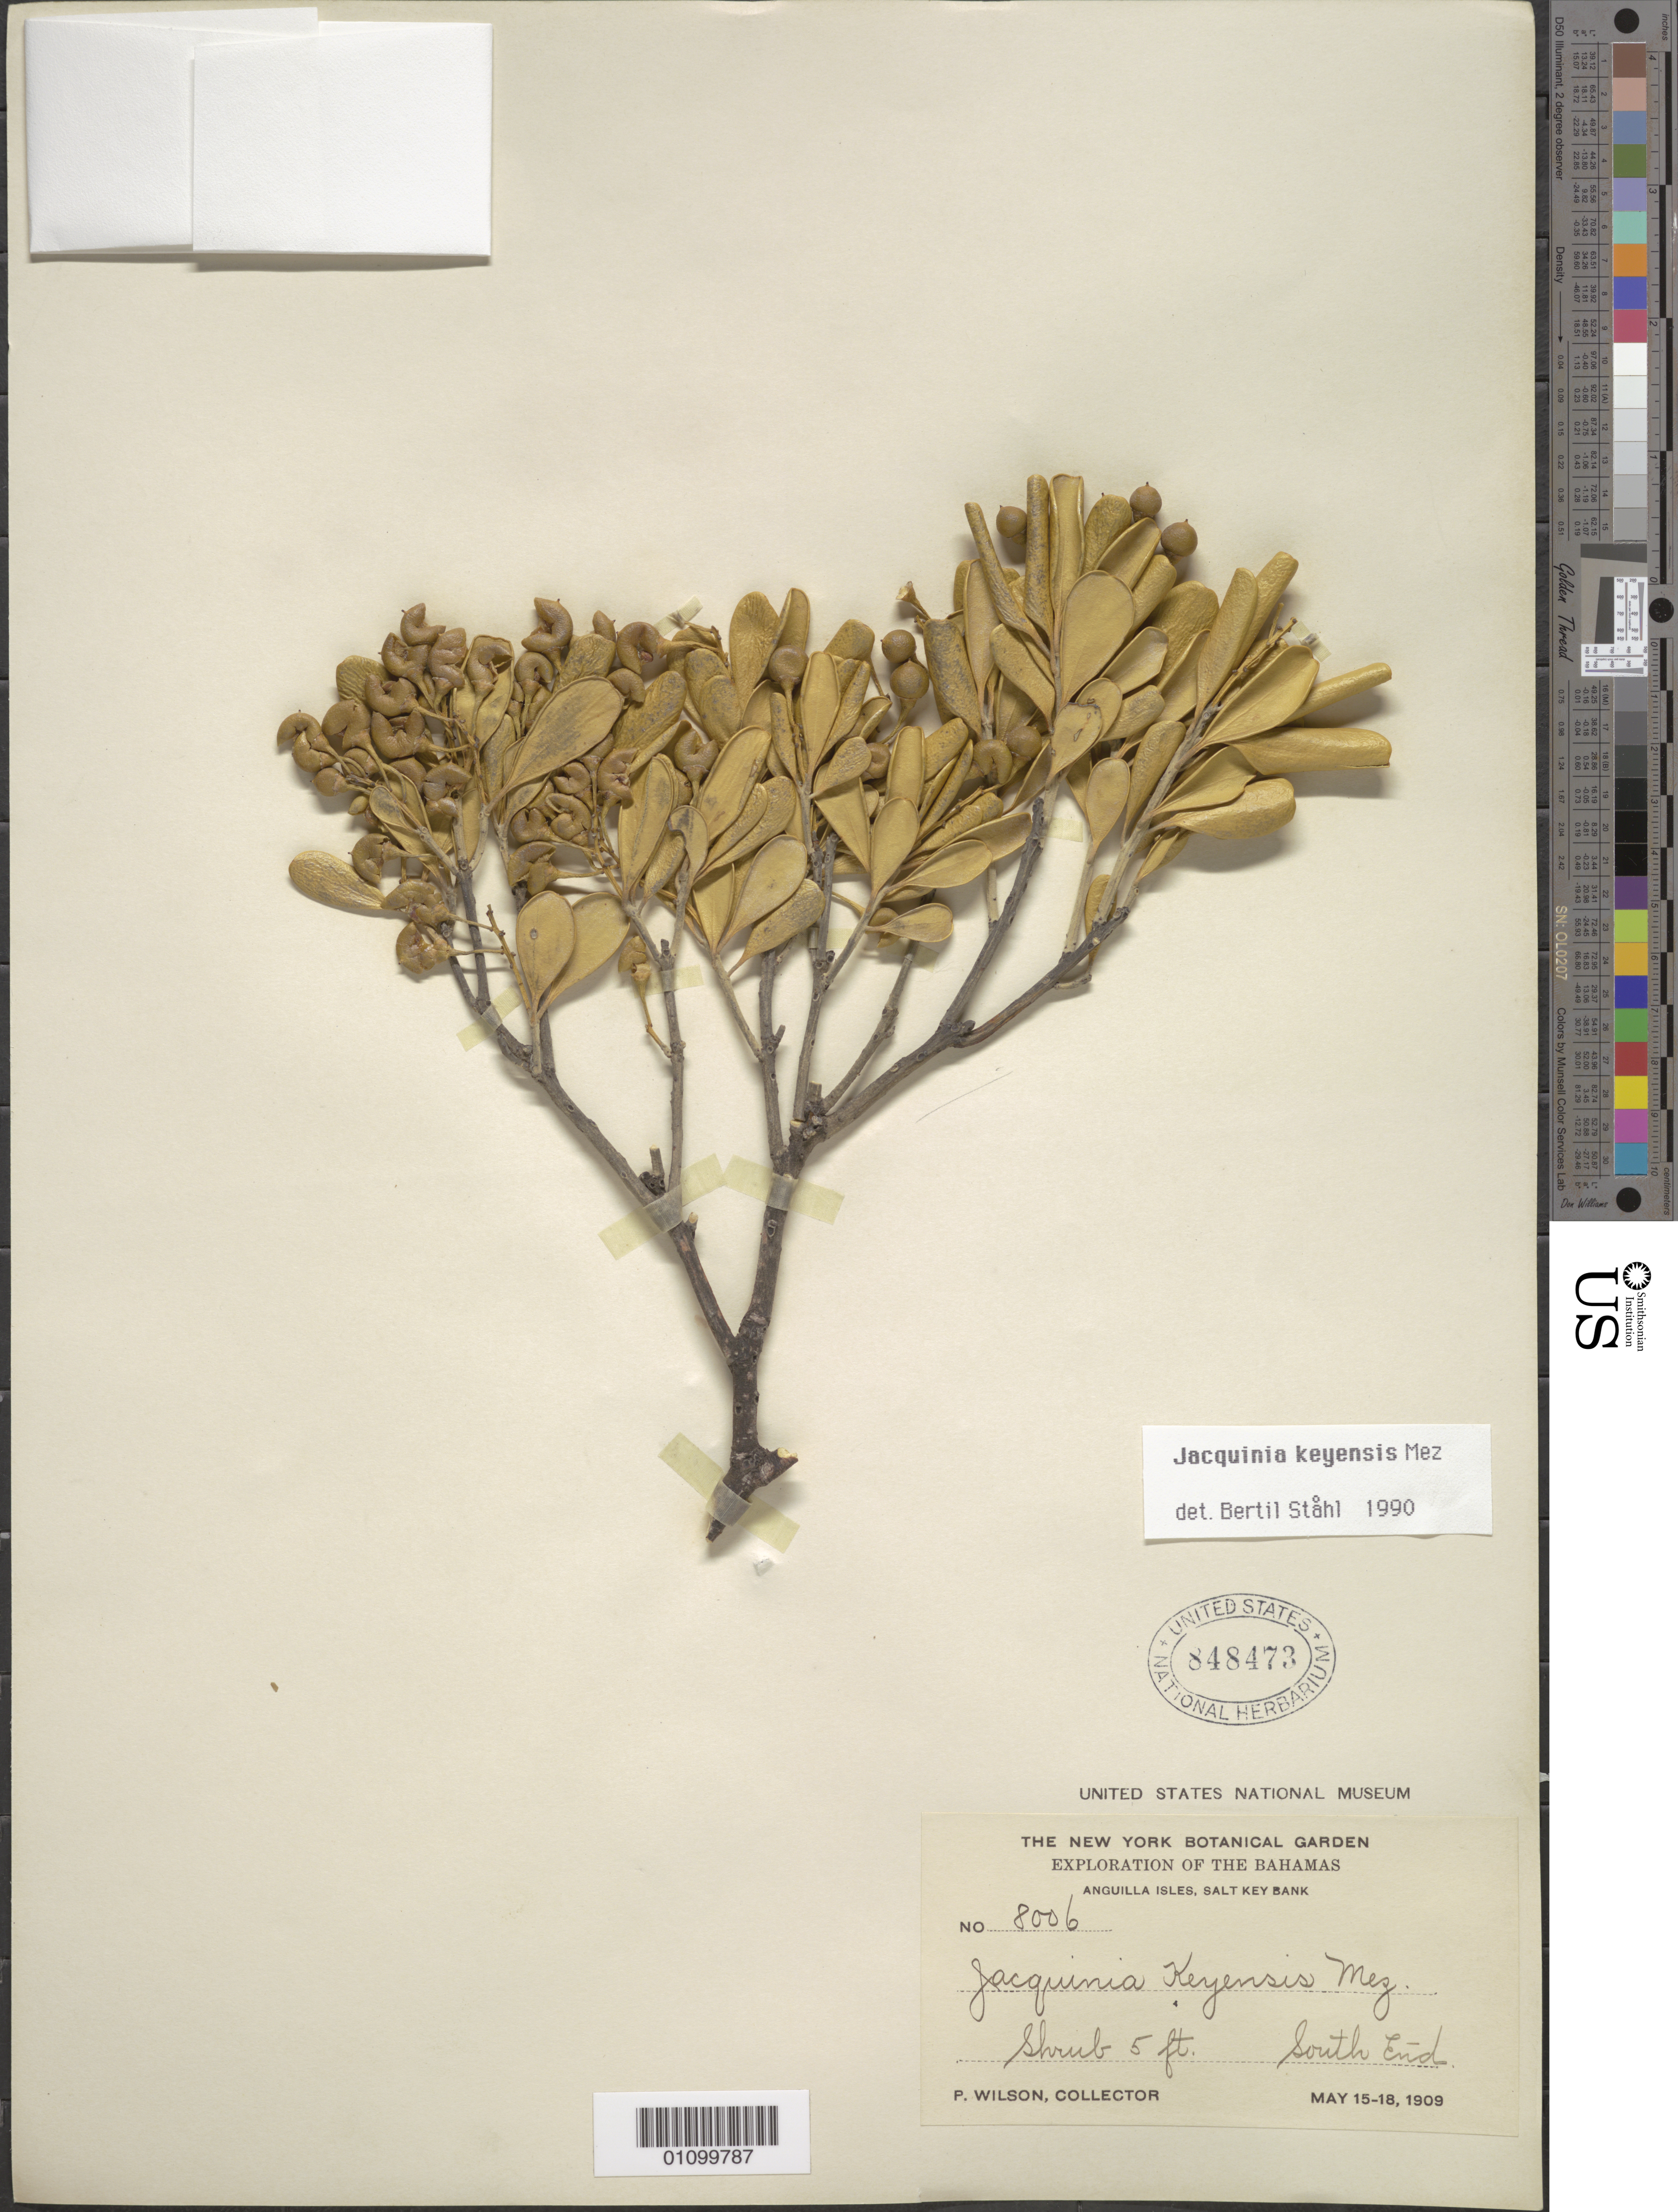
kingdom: Plantae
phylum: Tracheophyta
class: Magnoliopsida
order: Ericales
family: Primulaceae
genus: Jacquinia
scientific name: Jacquinia keyensis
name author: Mez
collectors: P. Wilson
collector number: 8006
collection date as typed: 15 May 1909 to 18 May 1909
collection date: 1909-05-15/1909-05-18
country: Bahamas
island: Anguilla Cays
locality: Salt Key Bank. S end.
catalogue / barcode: US 848473